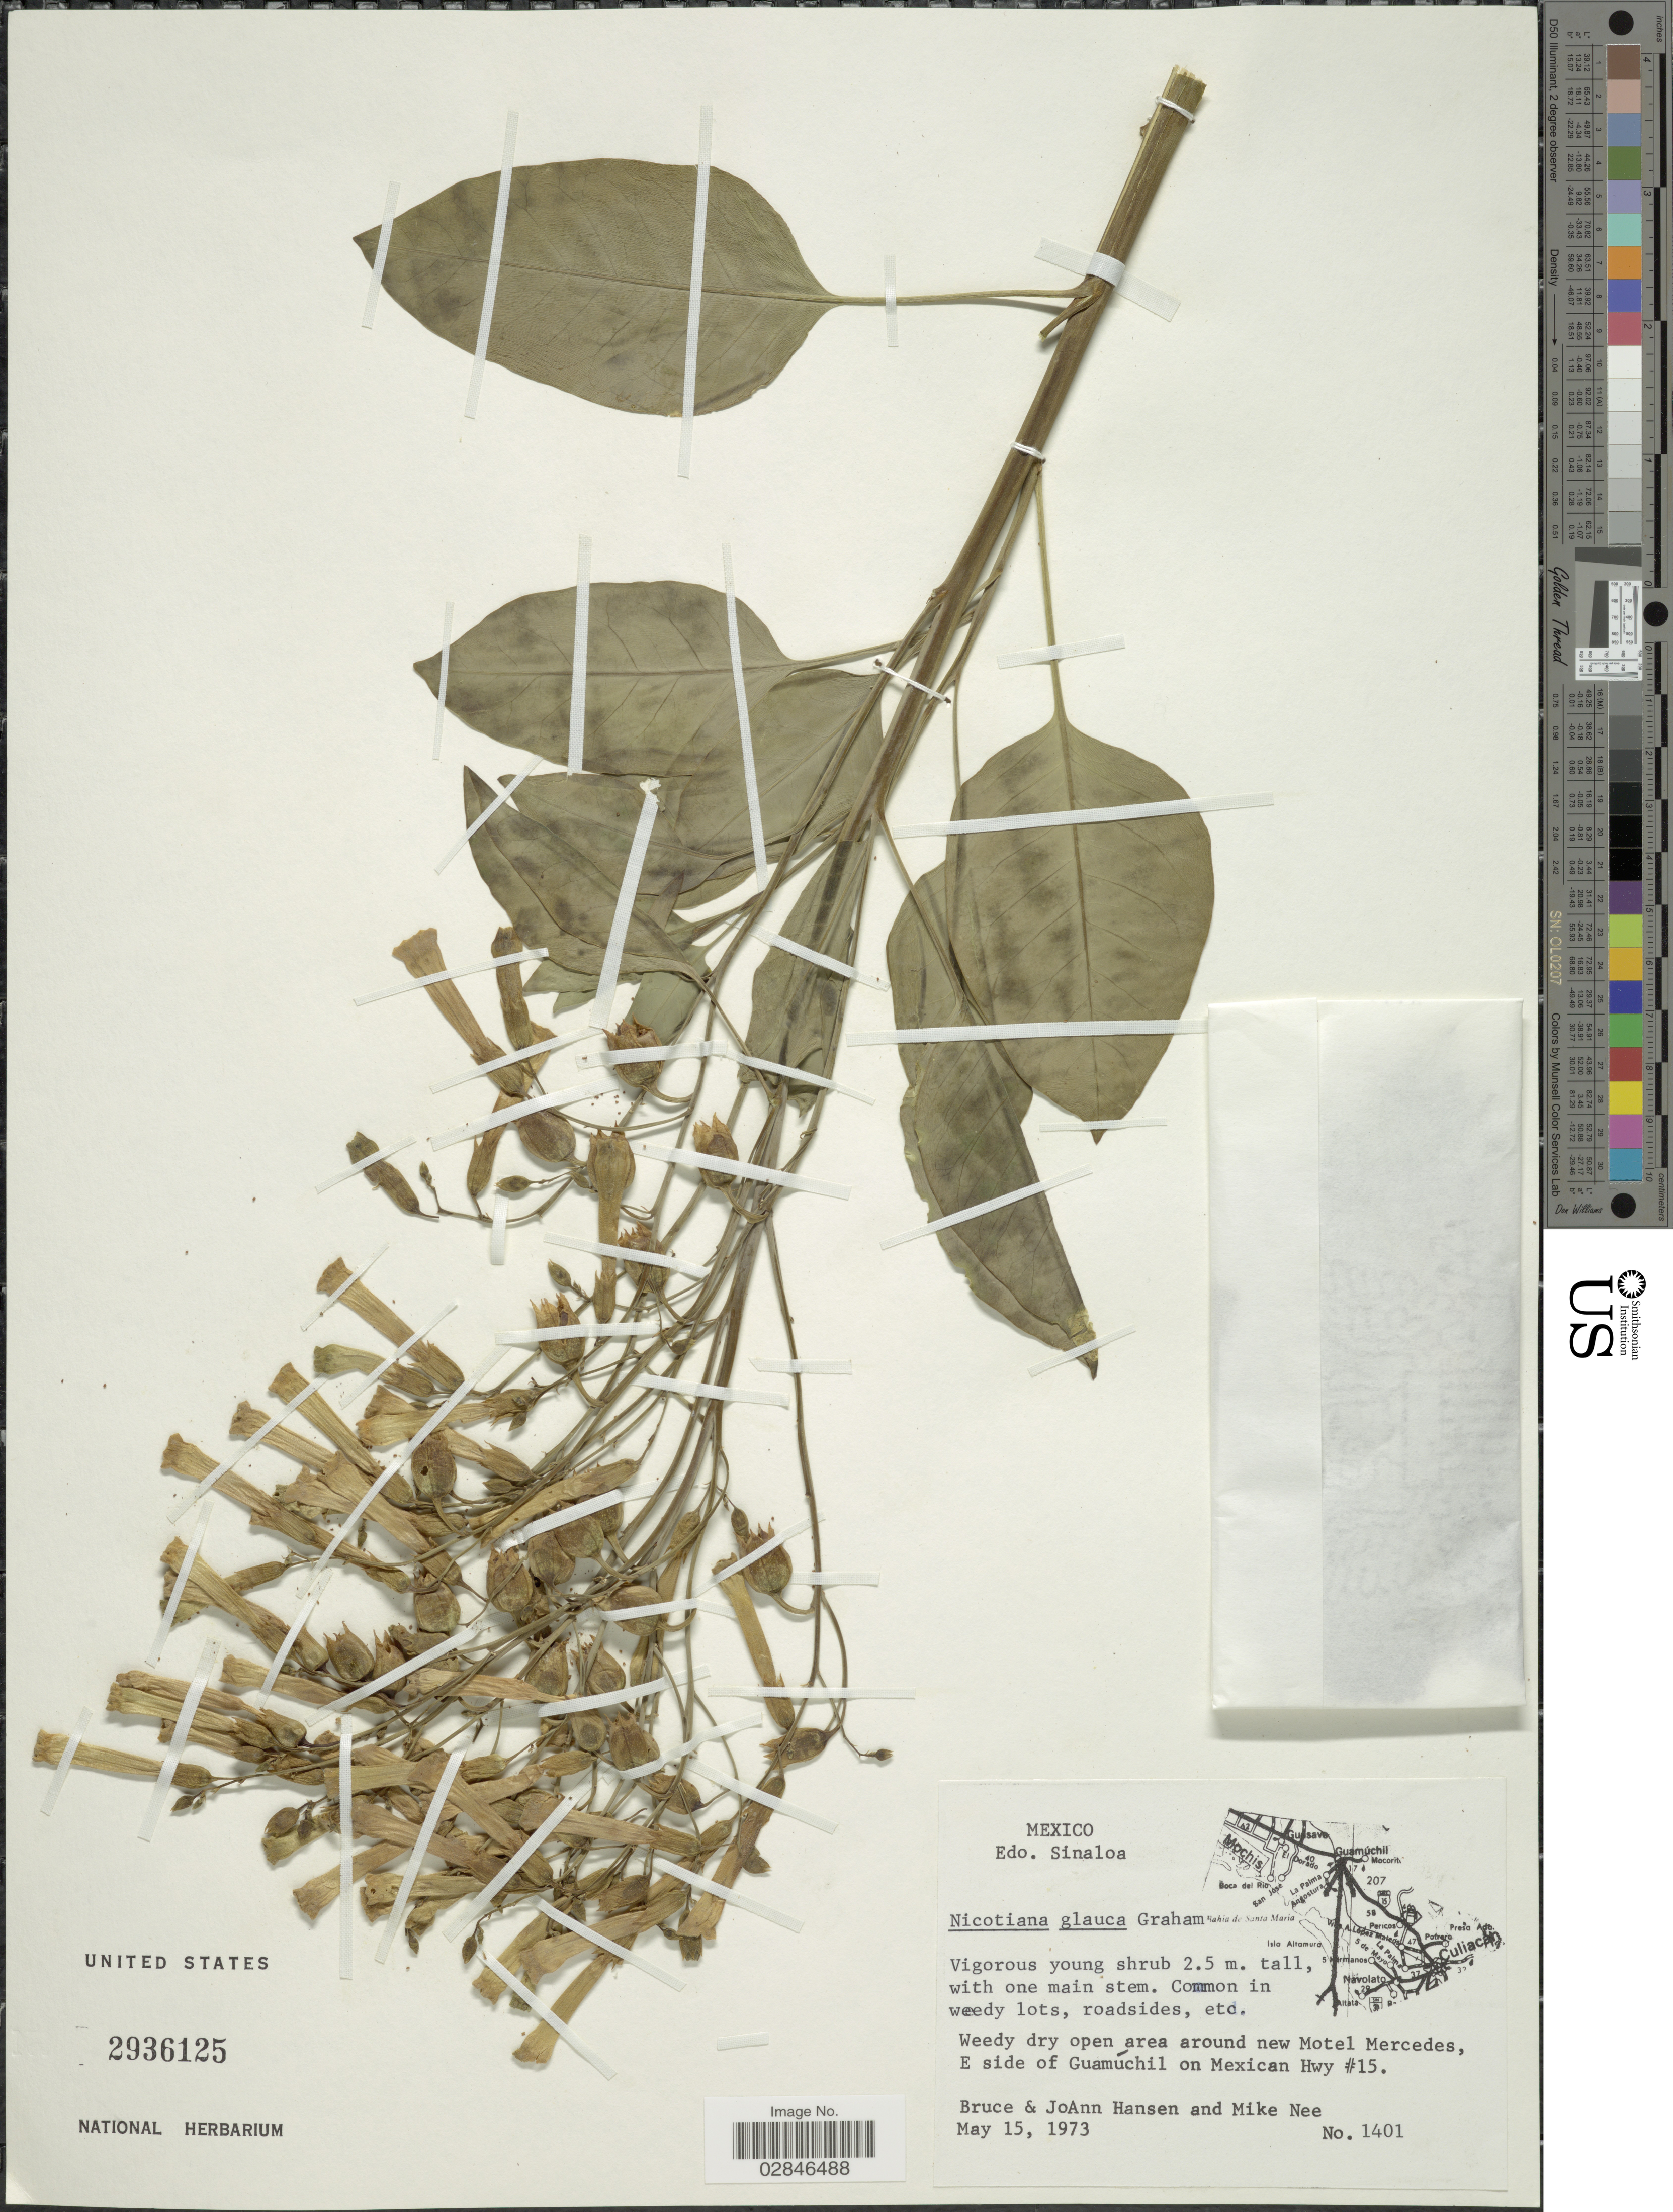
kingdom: Plantae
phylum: Tracheophyta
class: Magnoliopsida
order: Solanales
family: Solanaceae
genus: Nicotiana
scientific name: Nicotiana glauca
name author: Graham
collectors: B. Hansen, J. Hansen & M. Nee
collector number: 1401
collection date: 1973-05-15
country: Mexico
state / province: Sinaloa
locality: Weedy dry open area around new Motel Mercedes, E side of Guamúchil on Mexican Hwy #15.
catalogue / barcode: US 2936125